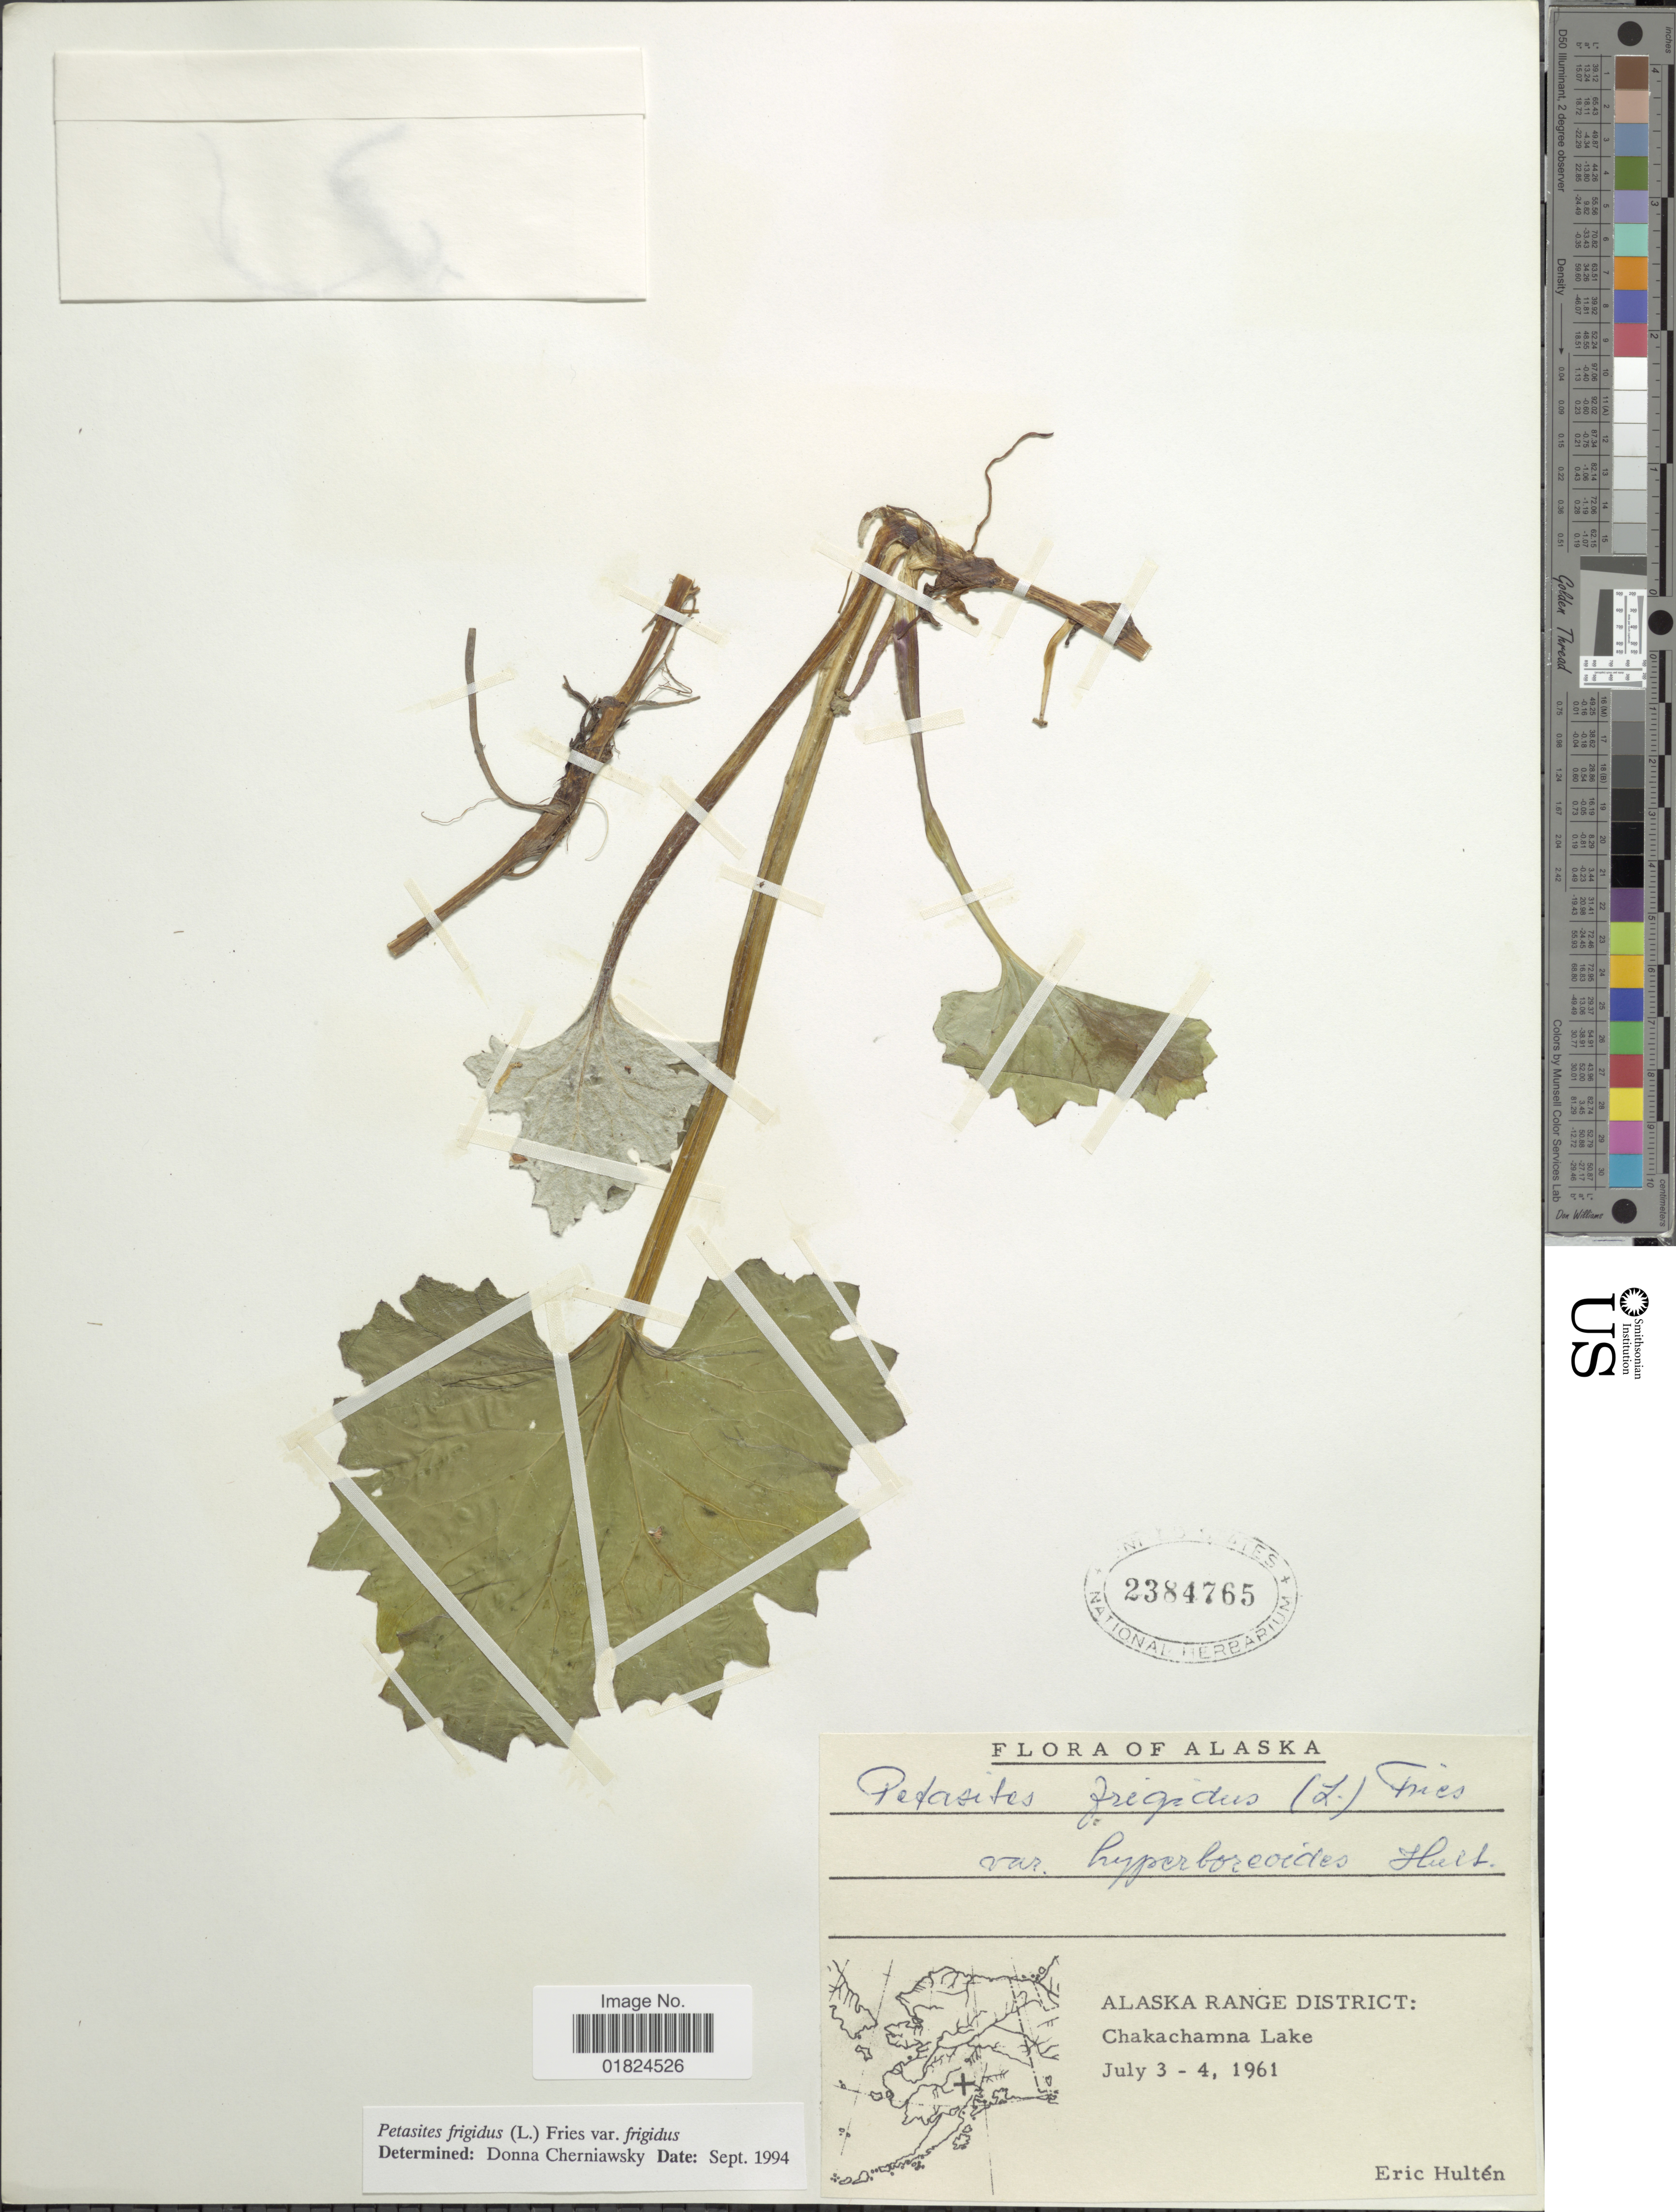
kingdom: Plantae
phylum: Tracheophyta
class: Magnoliopsida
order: Asterales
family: Asteraceae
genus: Petasites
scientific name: Petasites frigidus var. frigidus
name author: (L.) Fr.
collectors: E. G. Hultén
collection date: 1961-07-03/1961-07-04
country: United States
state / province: Alaska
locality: Alaska Range District: Chakachamna Lake.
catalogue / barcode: US 2384765